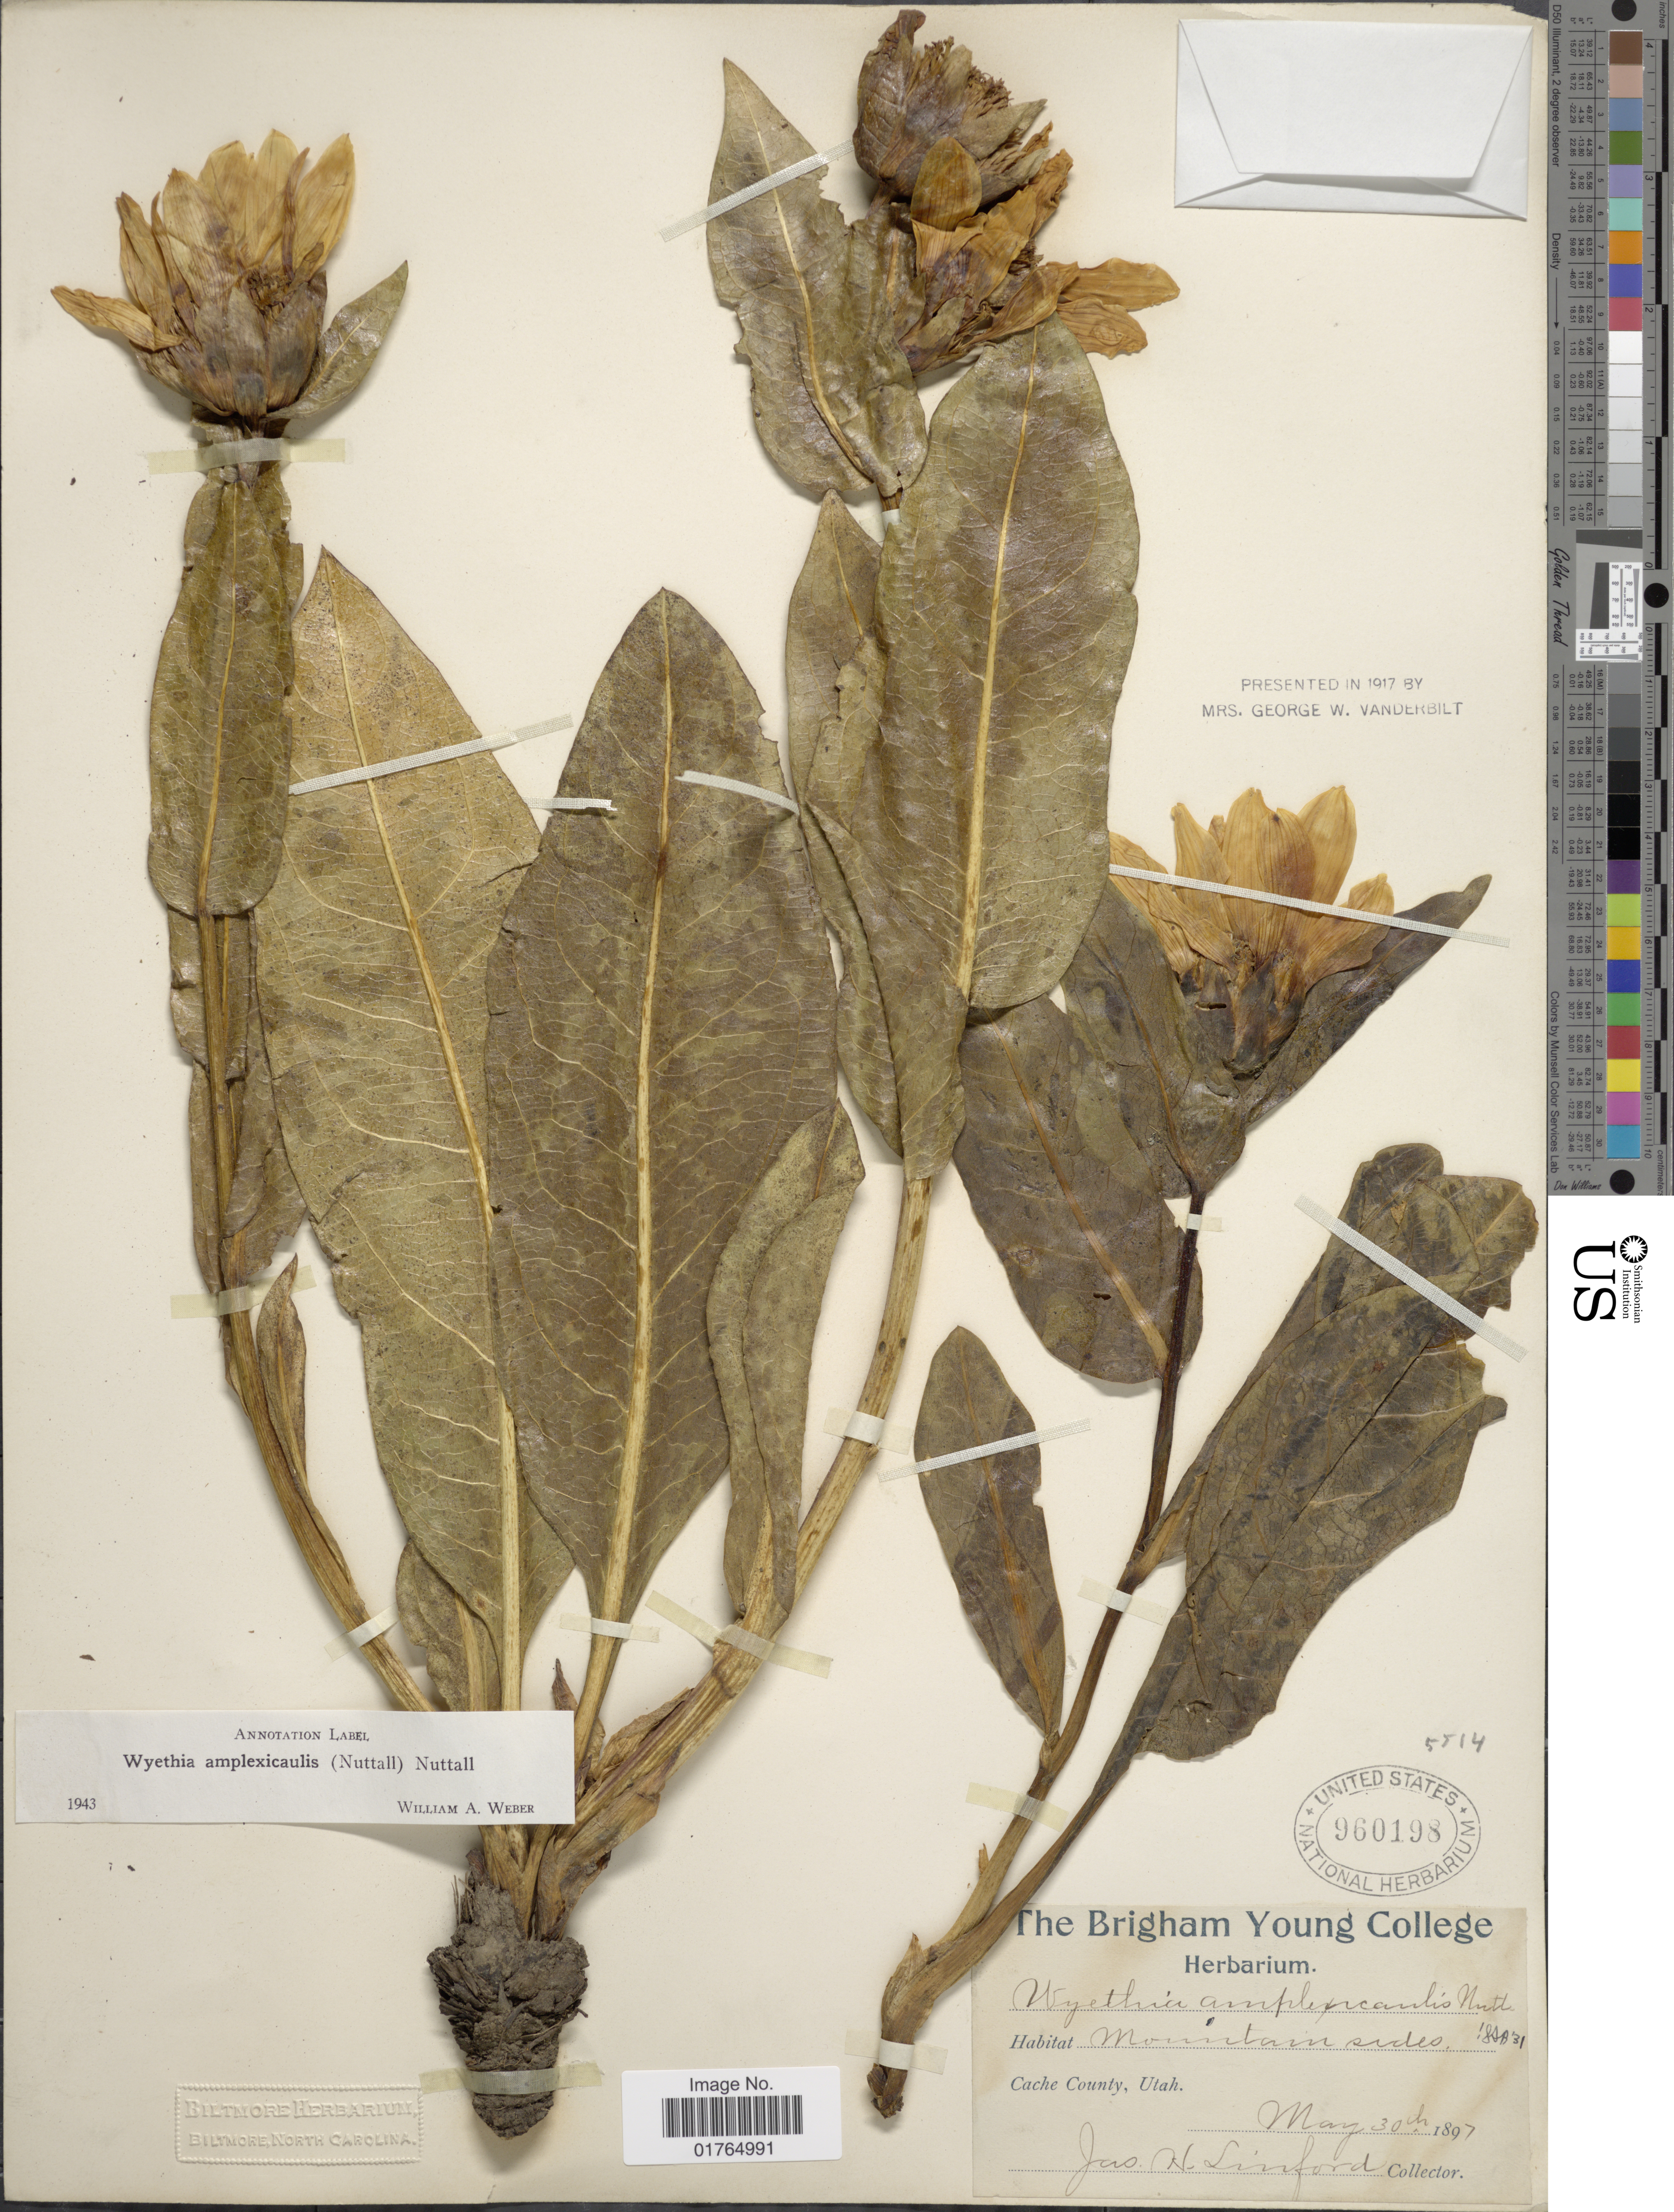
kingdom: Plantae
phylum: Tracheophyta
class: Magnoliopsida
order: Asterales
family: Asteraceae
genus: Wyethia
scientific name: Wyethia amplexicaulis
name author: Nutt.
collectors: J. Linford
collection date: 1897-05-30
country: United States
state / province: Utah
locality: Cache County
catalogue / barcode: US 960198